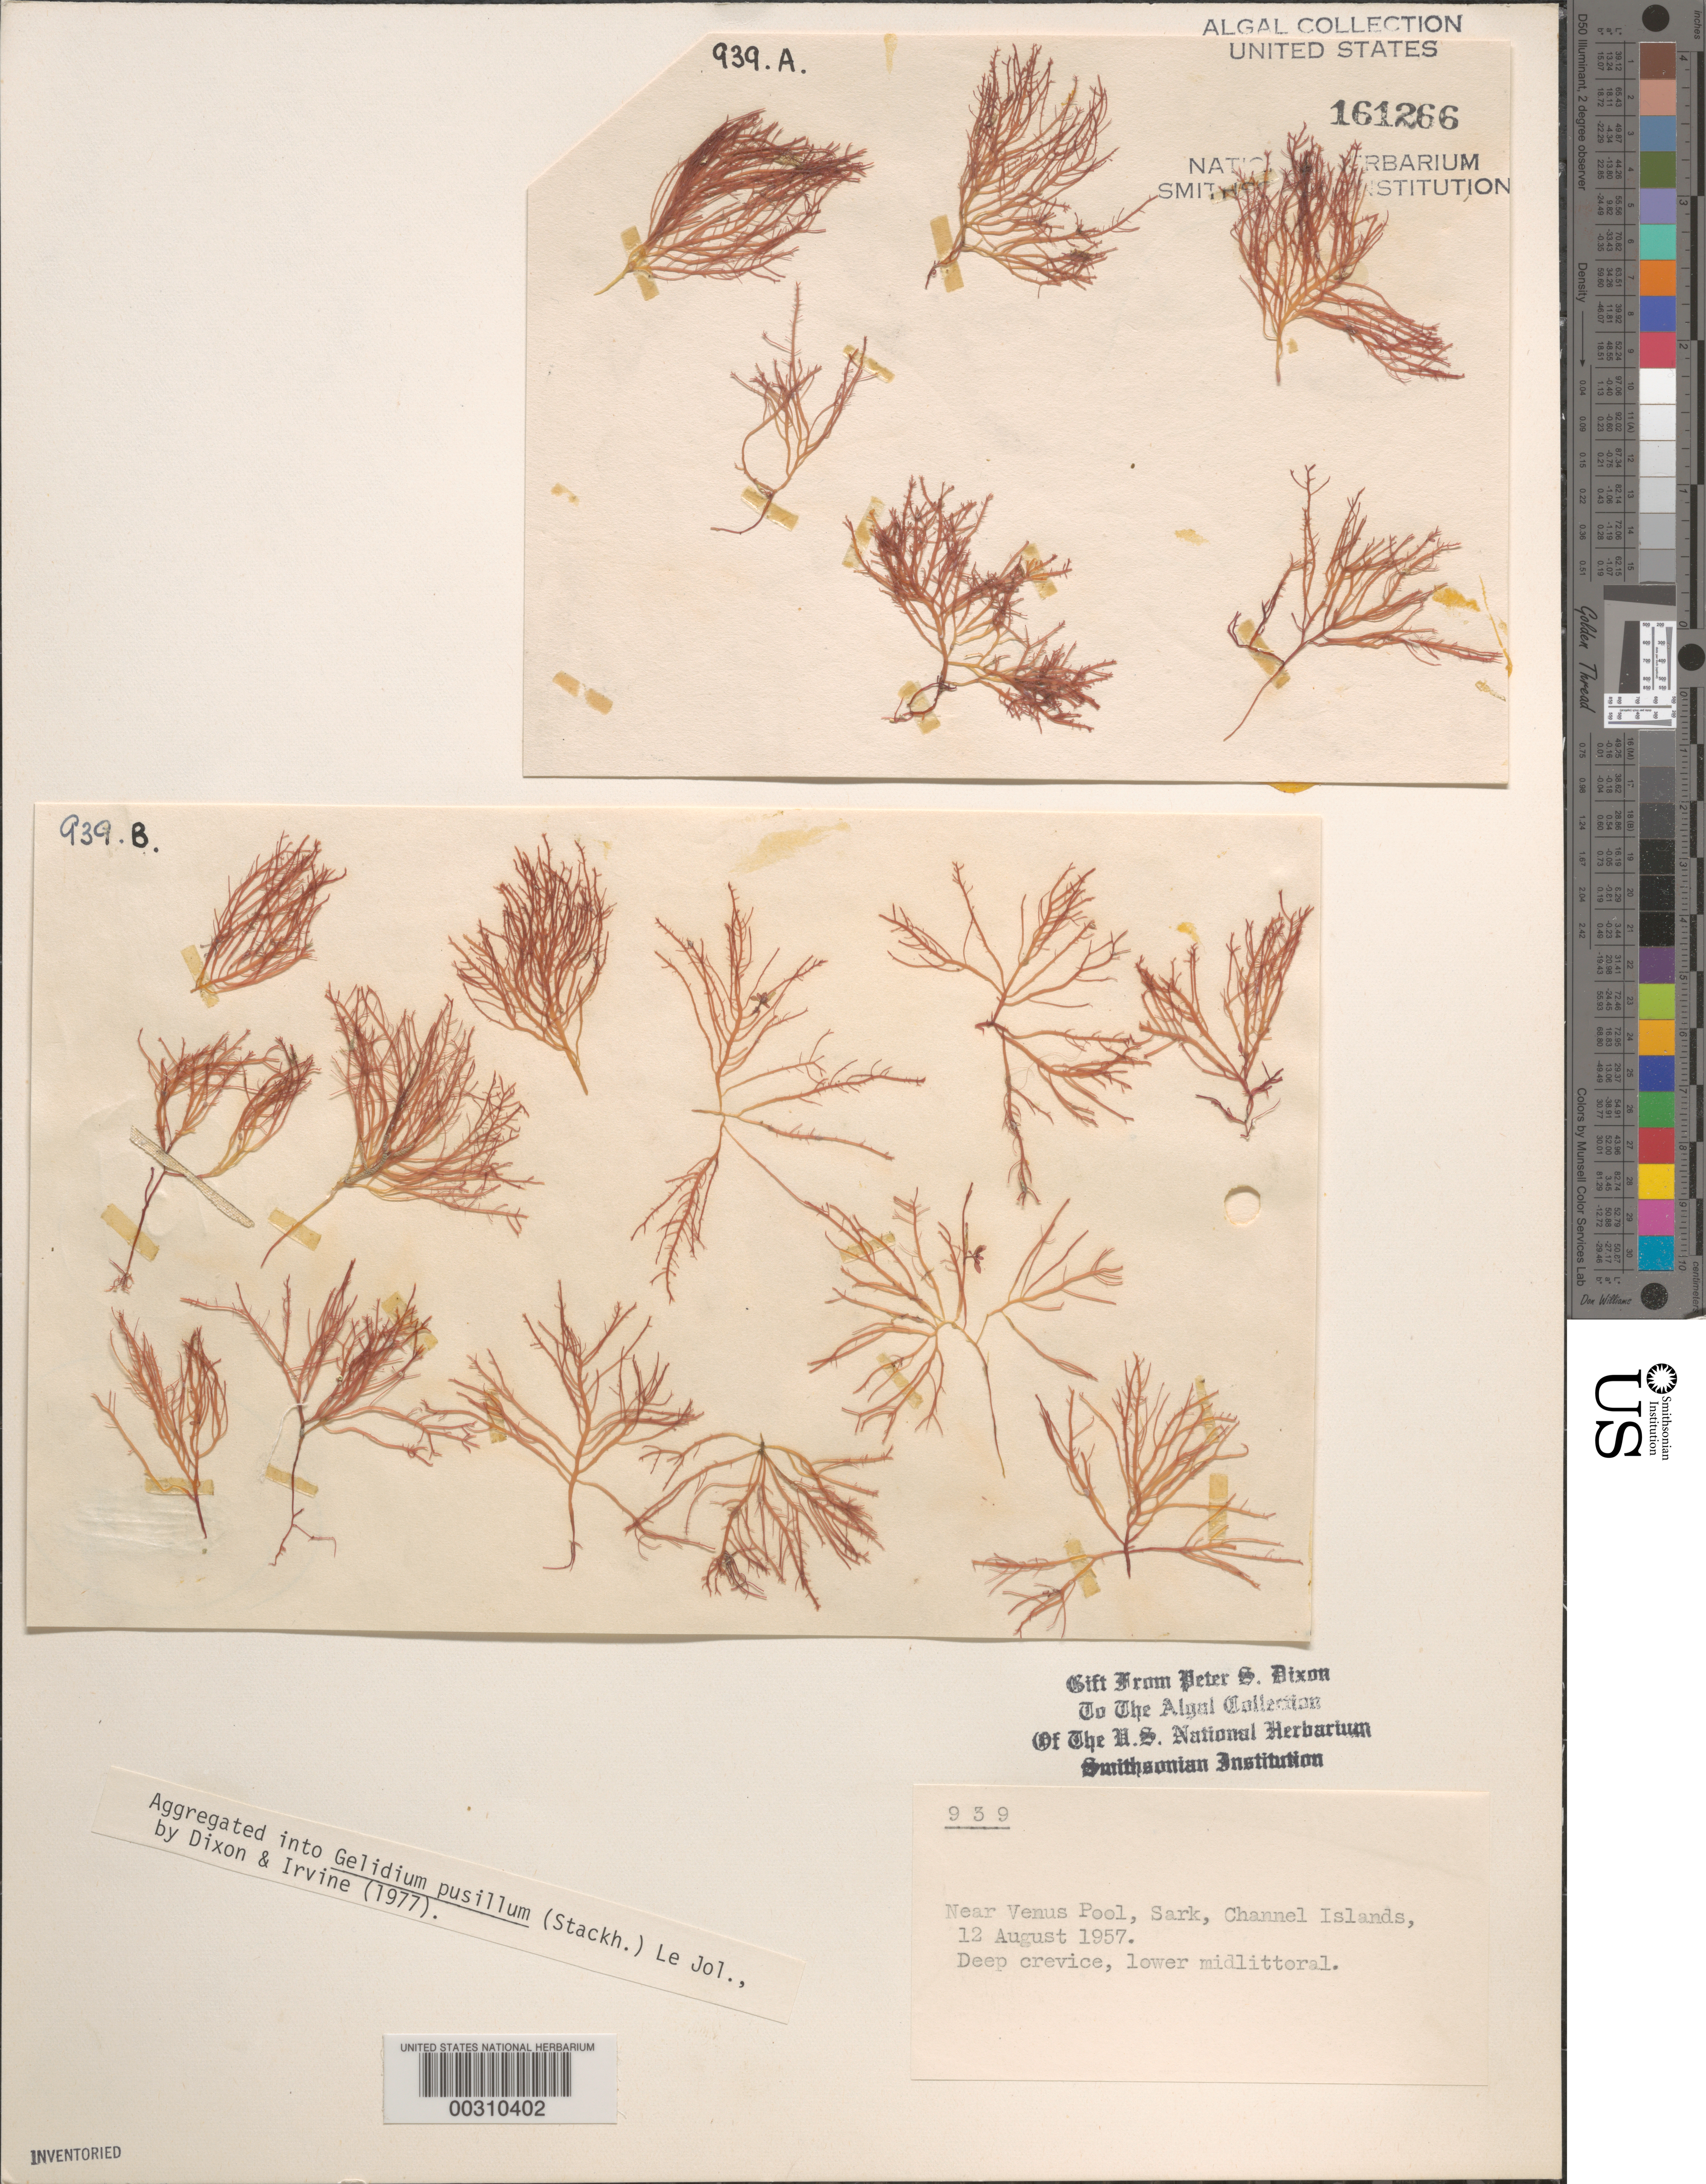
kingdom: Plantae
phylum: Rhodophyta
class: Florideophyceae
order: Gelidiales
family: Gelidiaceae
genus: Gelidium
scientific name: Gelidium pusillum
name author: (Stackh.) Le Jol.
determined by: Dixon, P. S.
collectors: P. S. Dixon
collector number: PSD 939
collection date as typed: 12 Aug 1957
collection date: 1957-08-12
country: United Kingdom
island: Sark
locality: Channel Islands. Bailiwick of Guernsey. Near Venus Pool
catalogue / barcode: US 161266